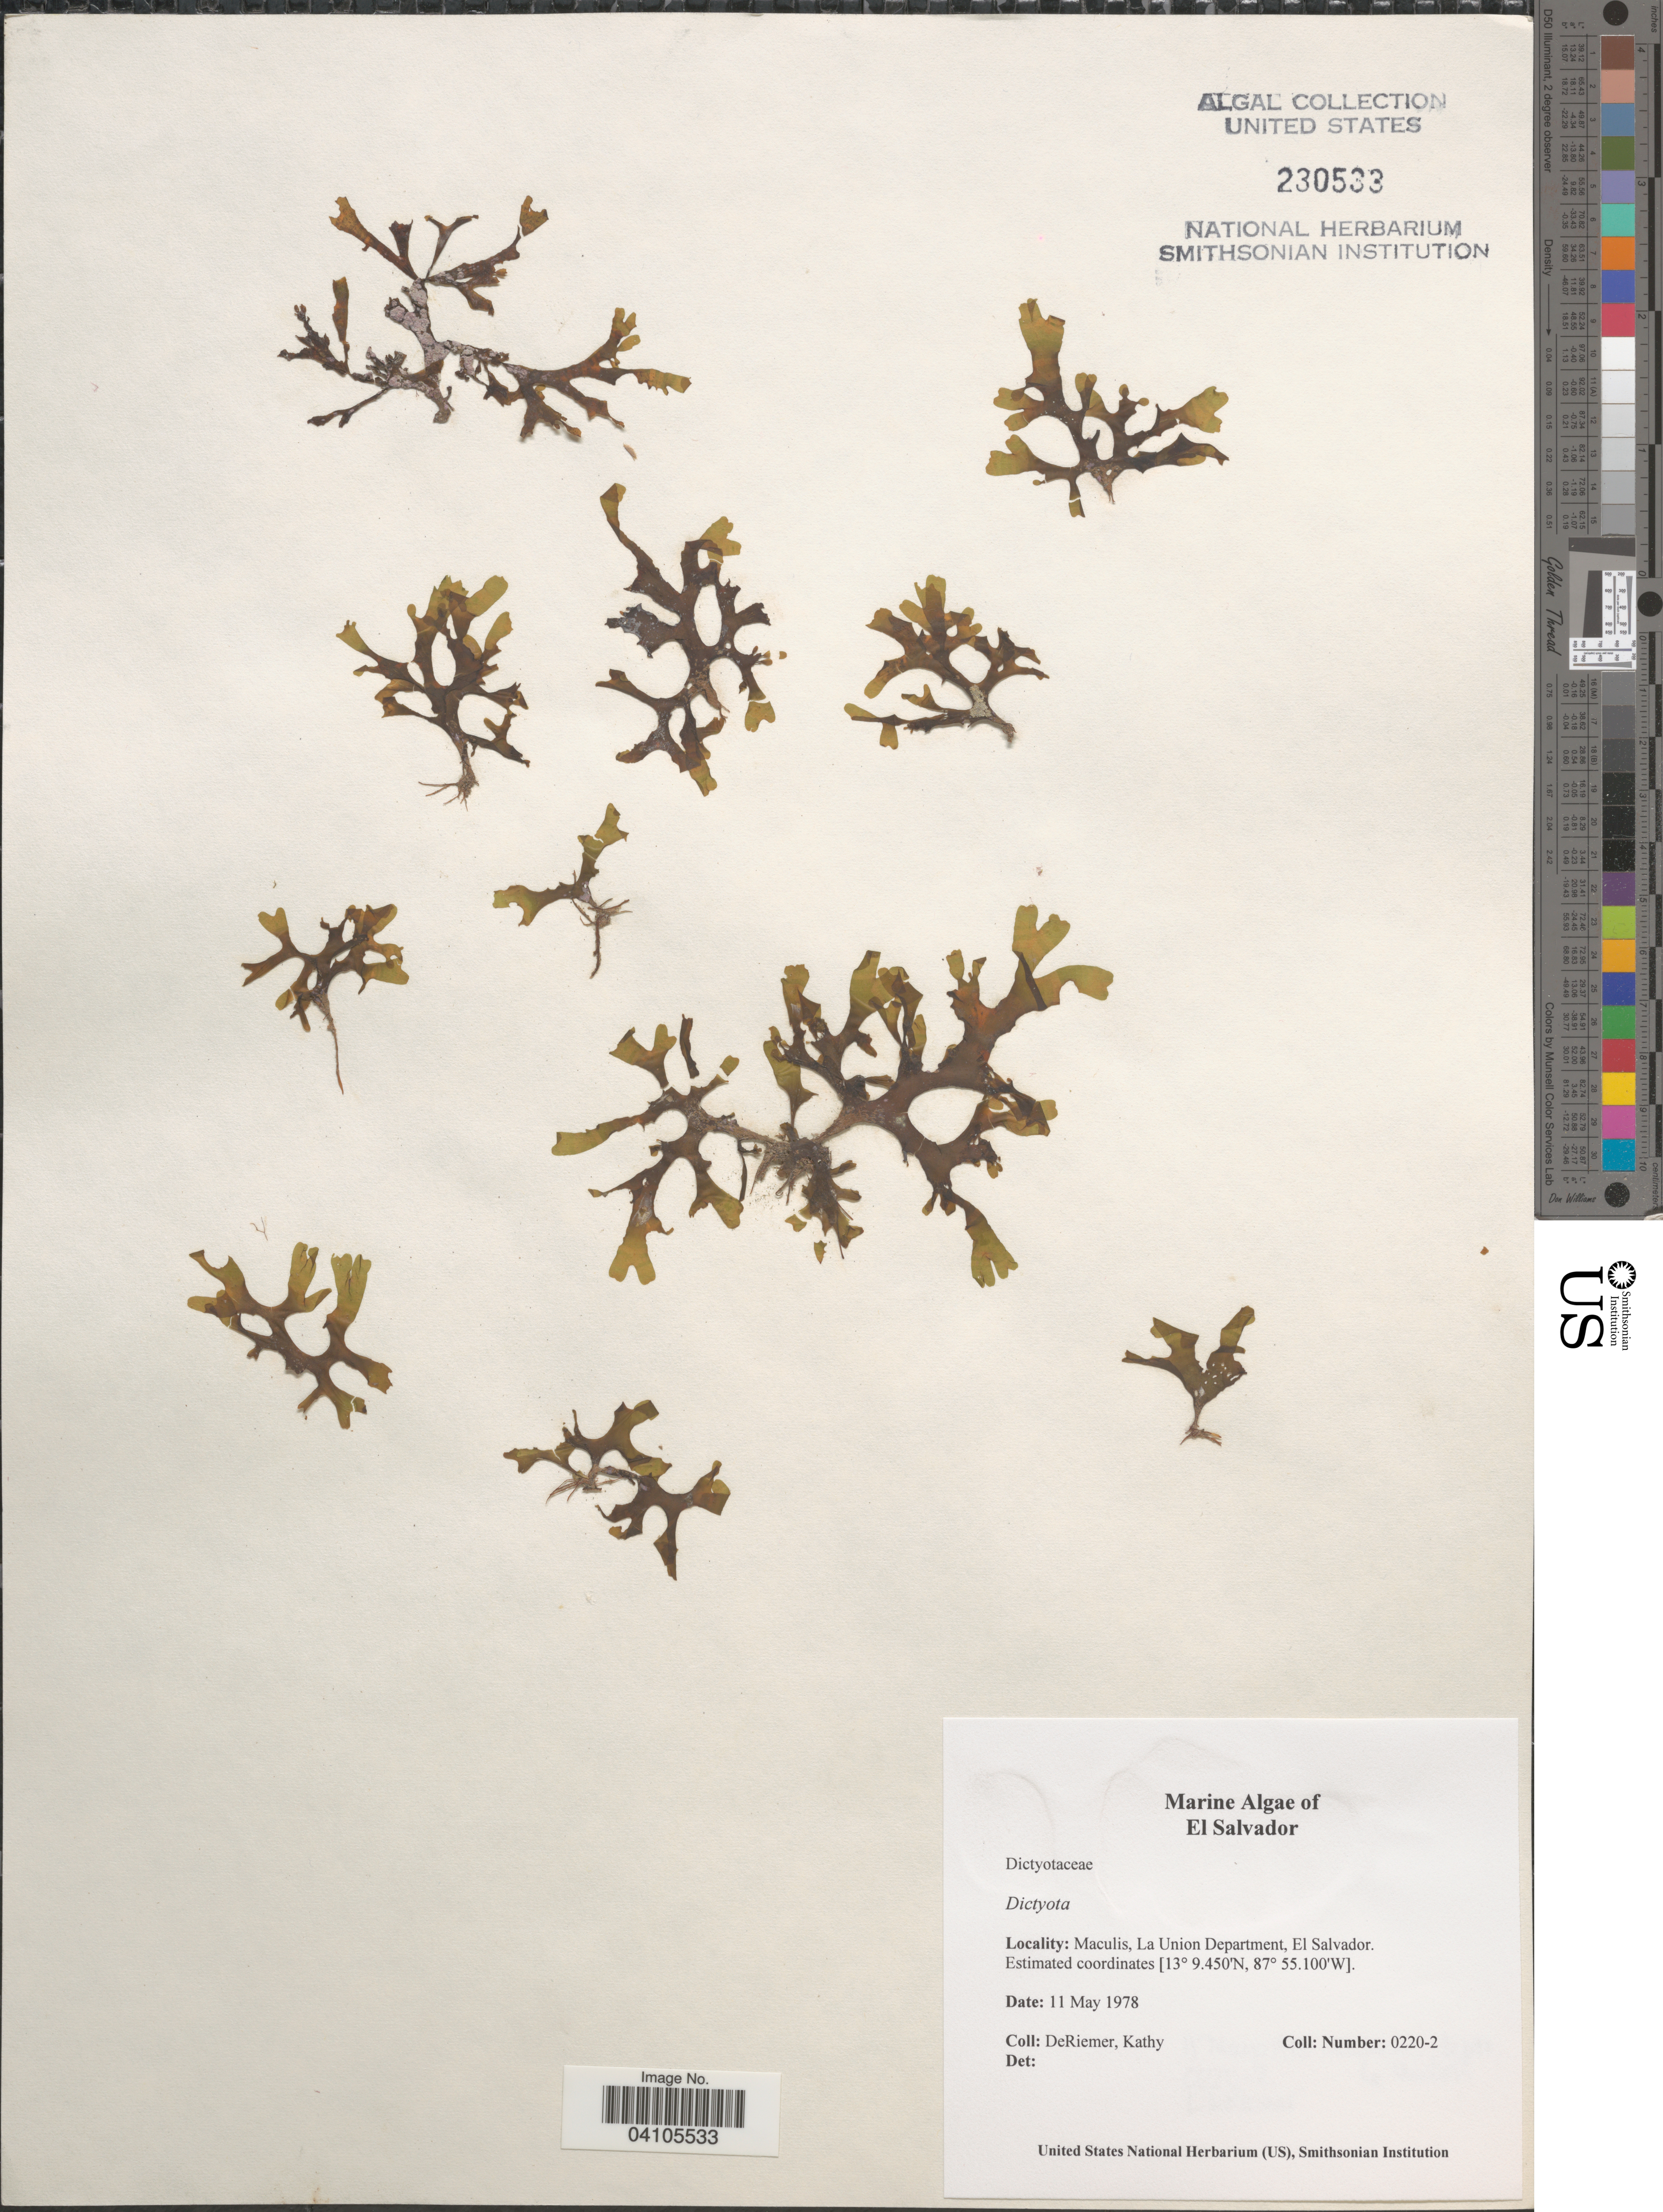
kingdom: Chromista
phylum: Ochrophyta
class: Phaeophyceae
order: Dictyotales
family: Dictyotaceae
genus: Dictyota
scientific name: Dictyota sp.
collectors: K. DeRiemer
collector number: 0220-2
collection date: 1978-05-11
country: El Salvador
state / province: La Union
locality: Maculis, La Union Department.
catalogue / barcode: US 230533